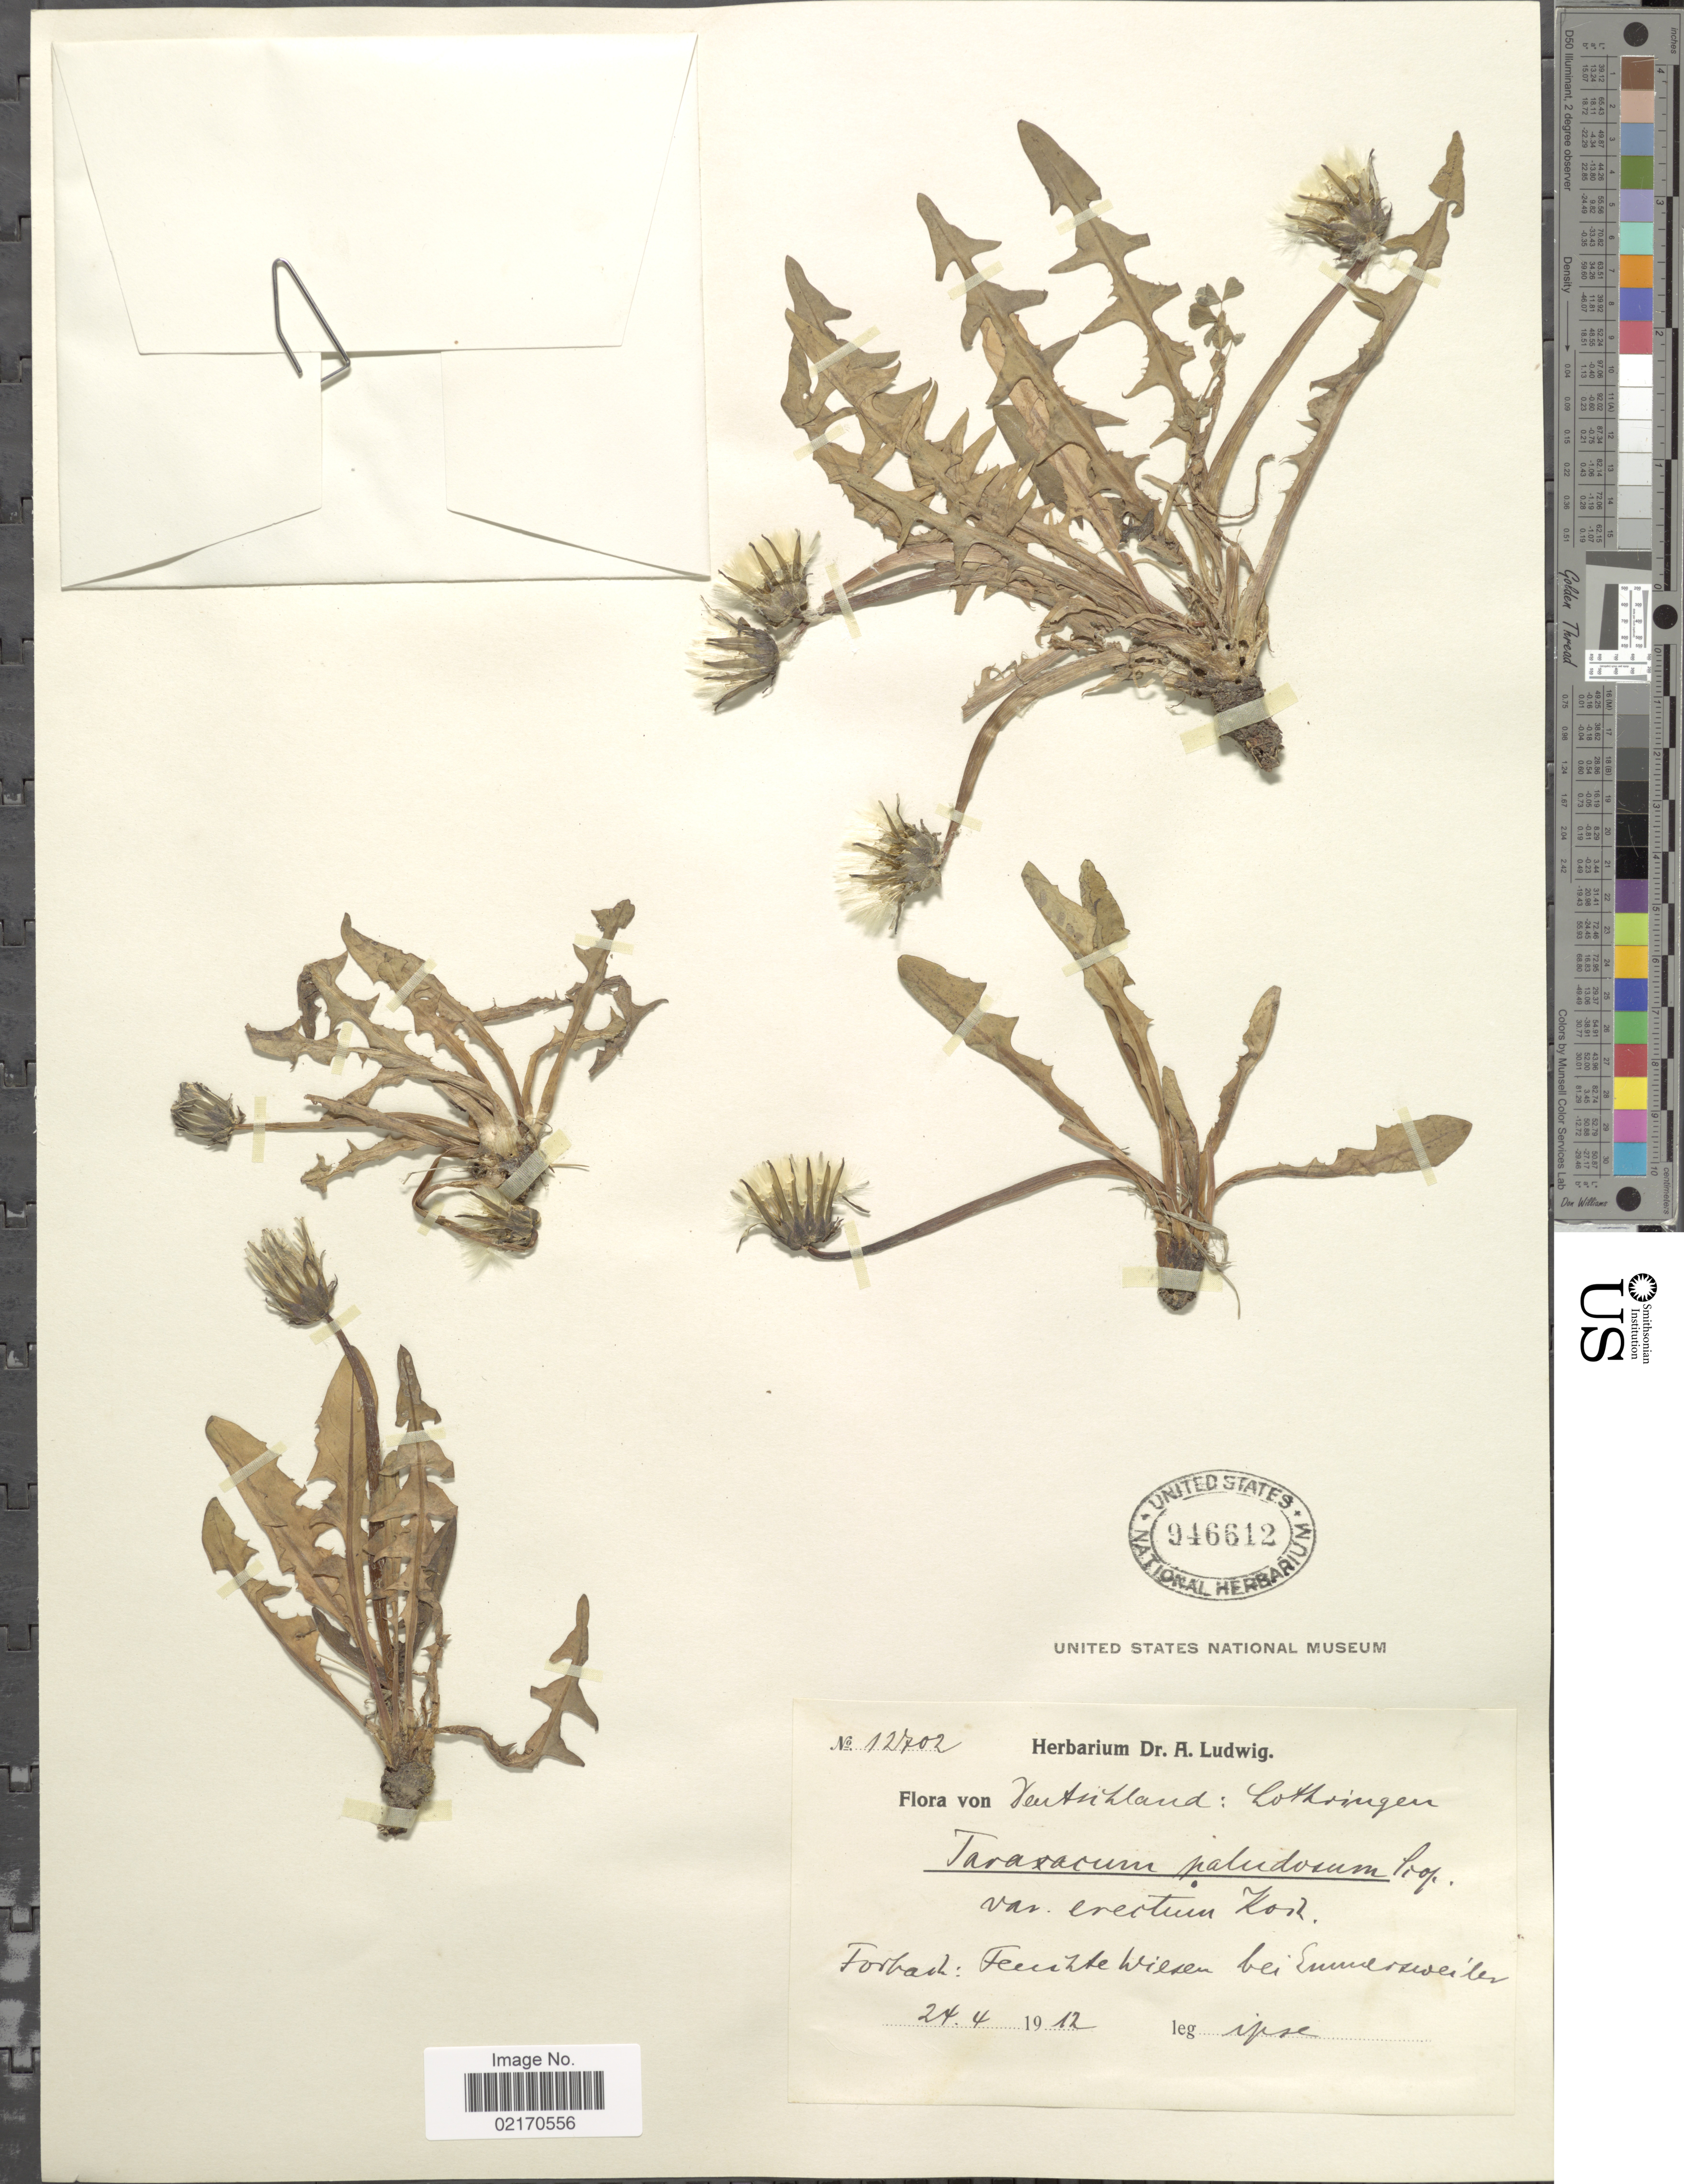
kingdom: Plantae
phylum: Tracheophyta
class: Magnoliopsida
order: Asterales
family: Asteraceae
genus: Taraxacum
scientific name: Taraxacum paludosum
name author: (Scop.) Crép.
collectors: A. Ludwig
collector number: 12702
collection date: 1912-04-24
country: Germany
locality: Deutschland: Lothringen, Forback: Feuchte Wiesen bei Summerzweilen. [interpreted]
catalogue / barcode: US 946612